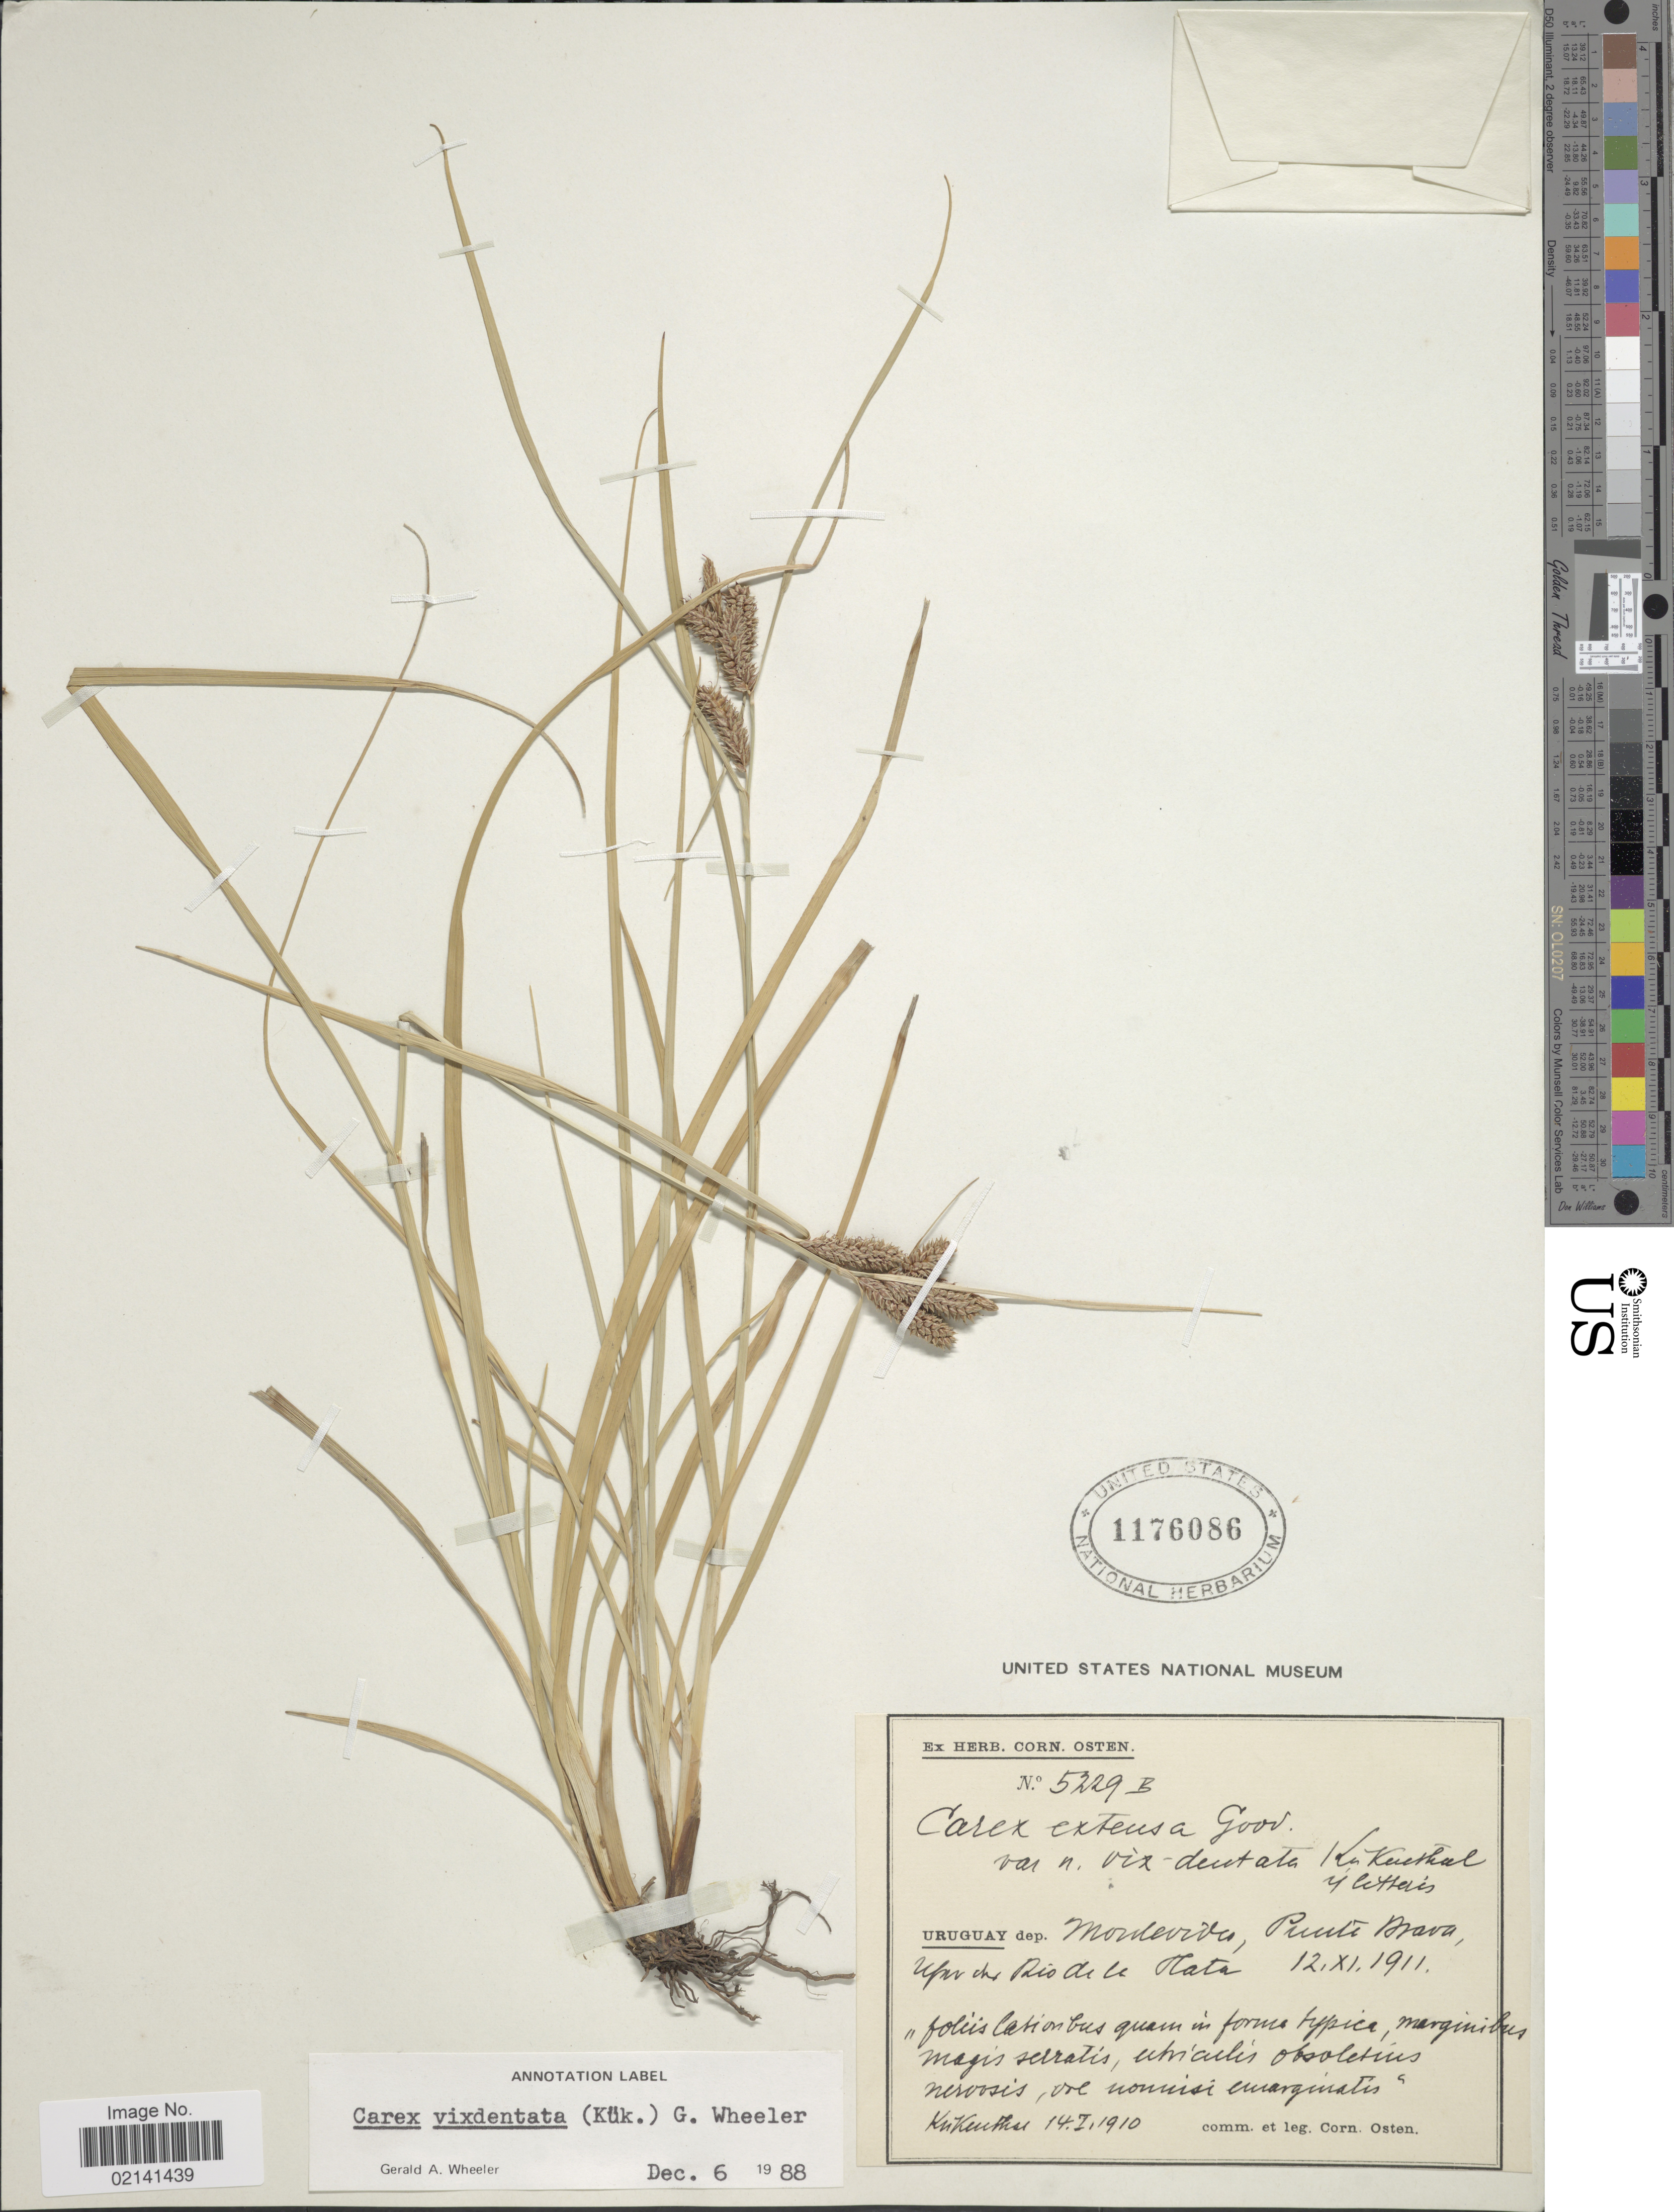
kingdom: Plantae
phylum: Tracheophyta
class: Liliopsida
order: Poales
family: Cyperaceae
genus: Carex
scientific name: Carex vixdentata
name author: (Kük.) G.A. Wheeler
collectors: C. Osten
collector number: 5229B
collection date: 1910-01-14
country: Uruguay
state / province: Montevideo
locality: Uruguay dep. Montevideo, Punta Brava, Uper [interpreted] des Rio de la Plata.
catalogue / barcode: US 1176086